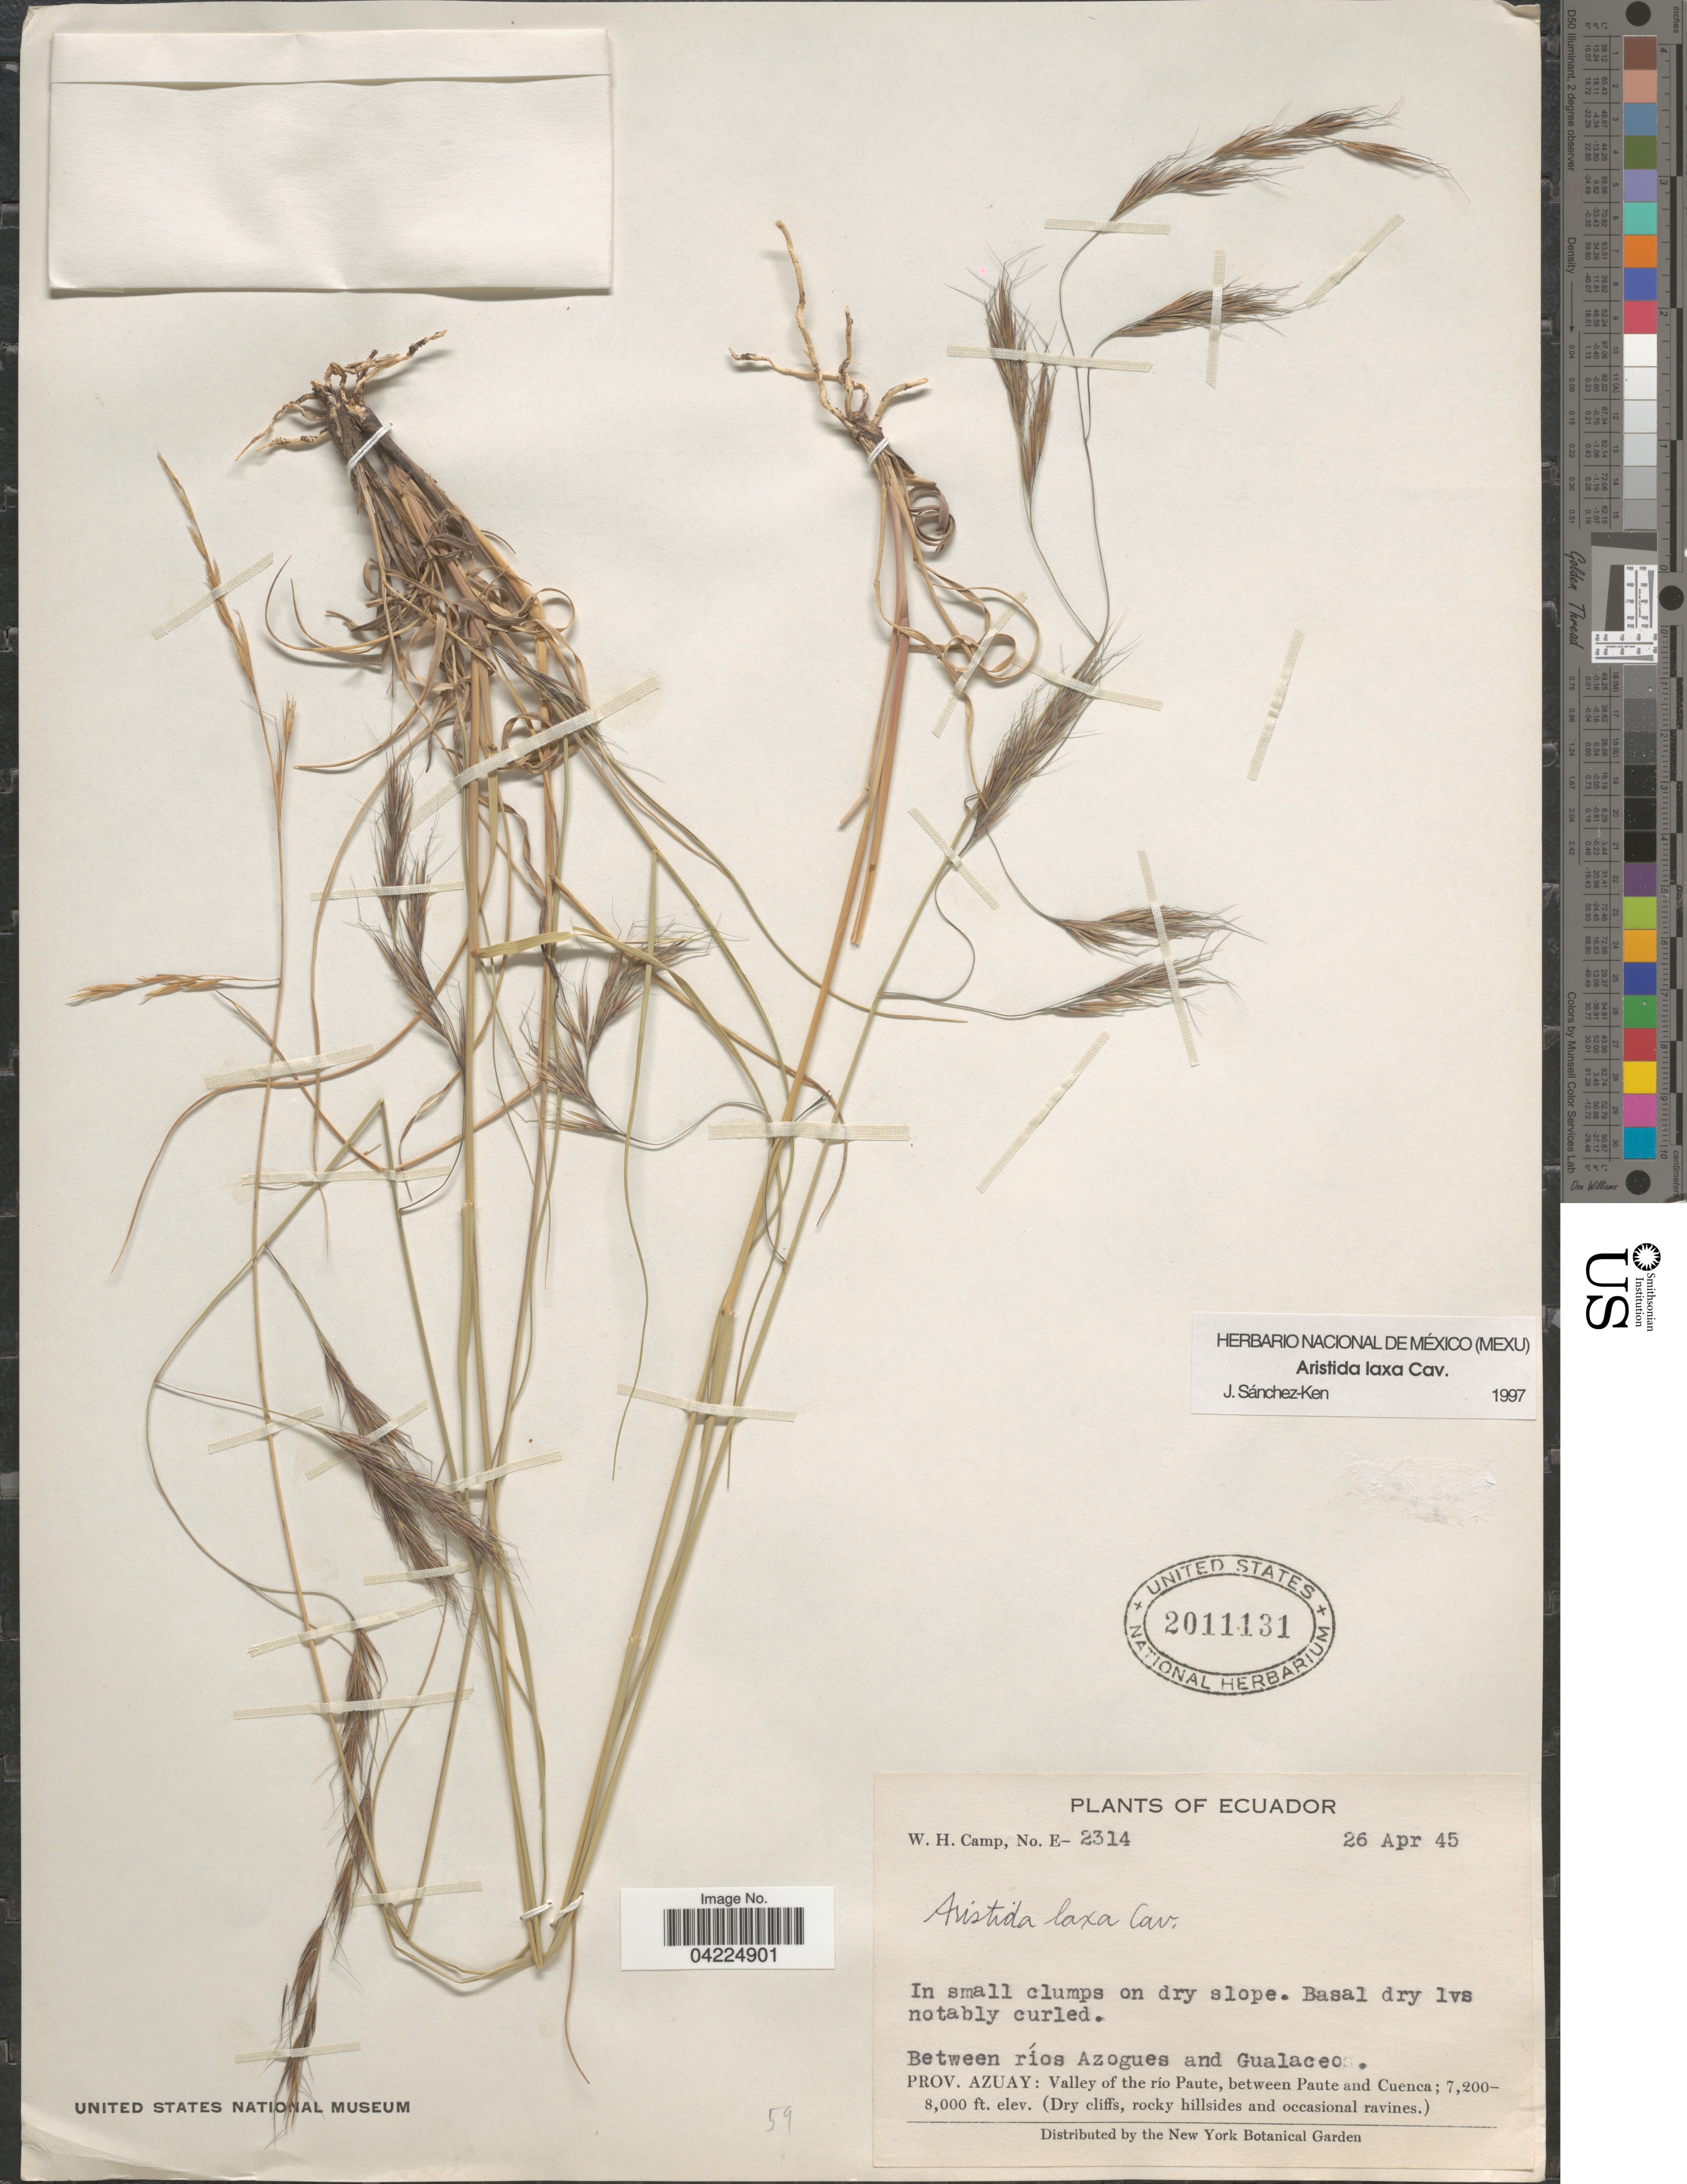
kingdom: Plantae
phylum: Tracheophyta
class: Liliopsida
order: Poales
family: Poaceae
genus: Aristida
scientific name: Aristida laxa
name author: Cav.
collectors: W. H. Camp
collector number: E-2314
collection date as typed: Transcribed d/m/y: 26/4/45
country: Ecuador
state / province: Azuay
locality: In small clumps on dry slope. Basal dry lvs notably curled. Between ríos Azogues and Gualaceo. Valley of the río Paute, between Paute and Cuenca. (Dry cliffs, rocky hillsides and occasional ravines.).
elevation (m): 2195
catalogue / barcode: US 2011131